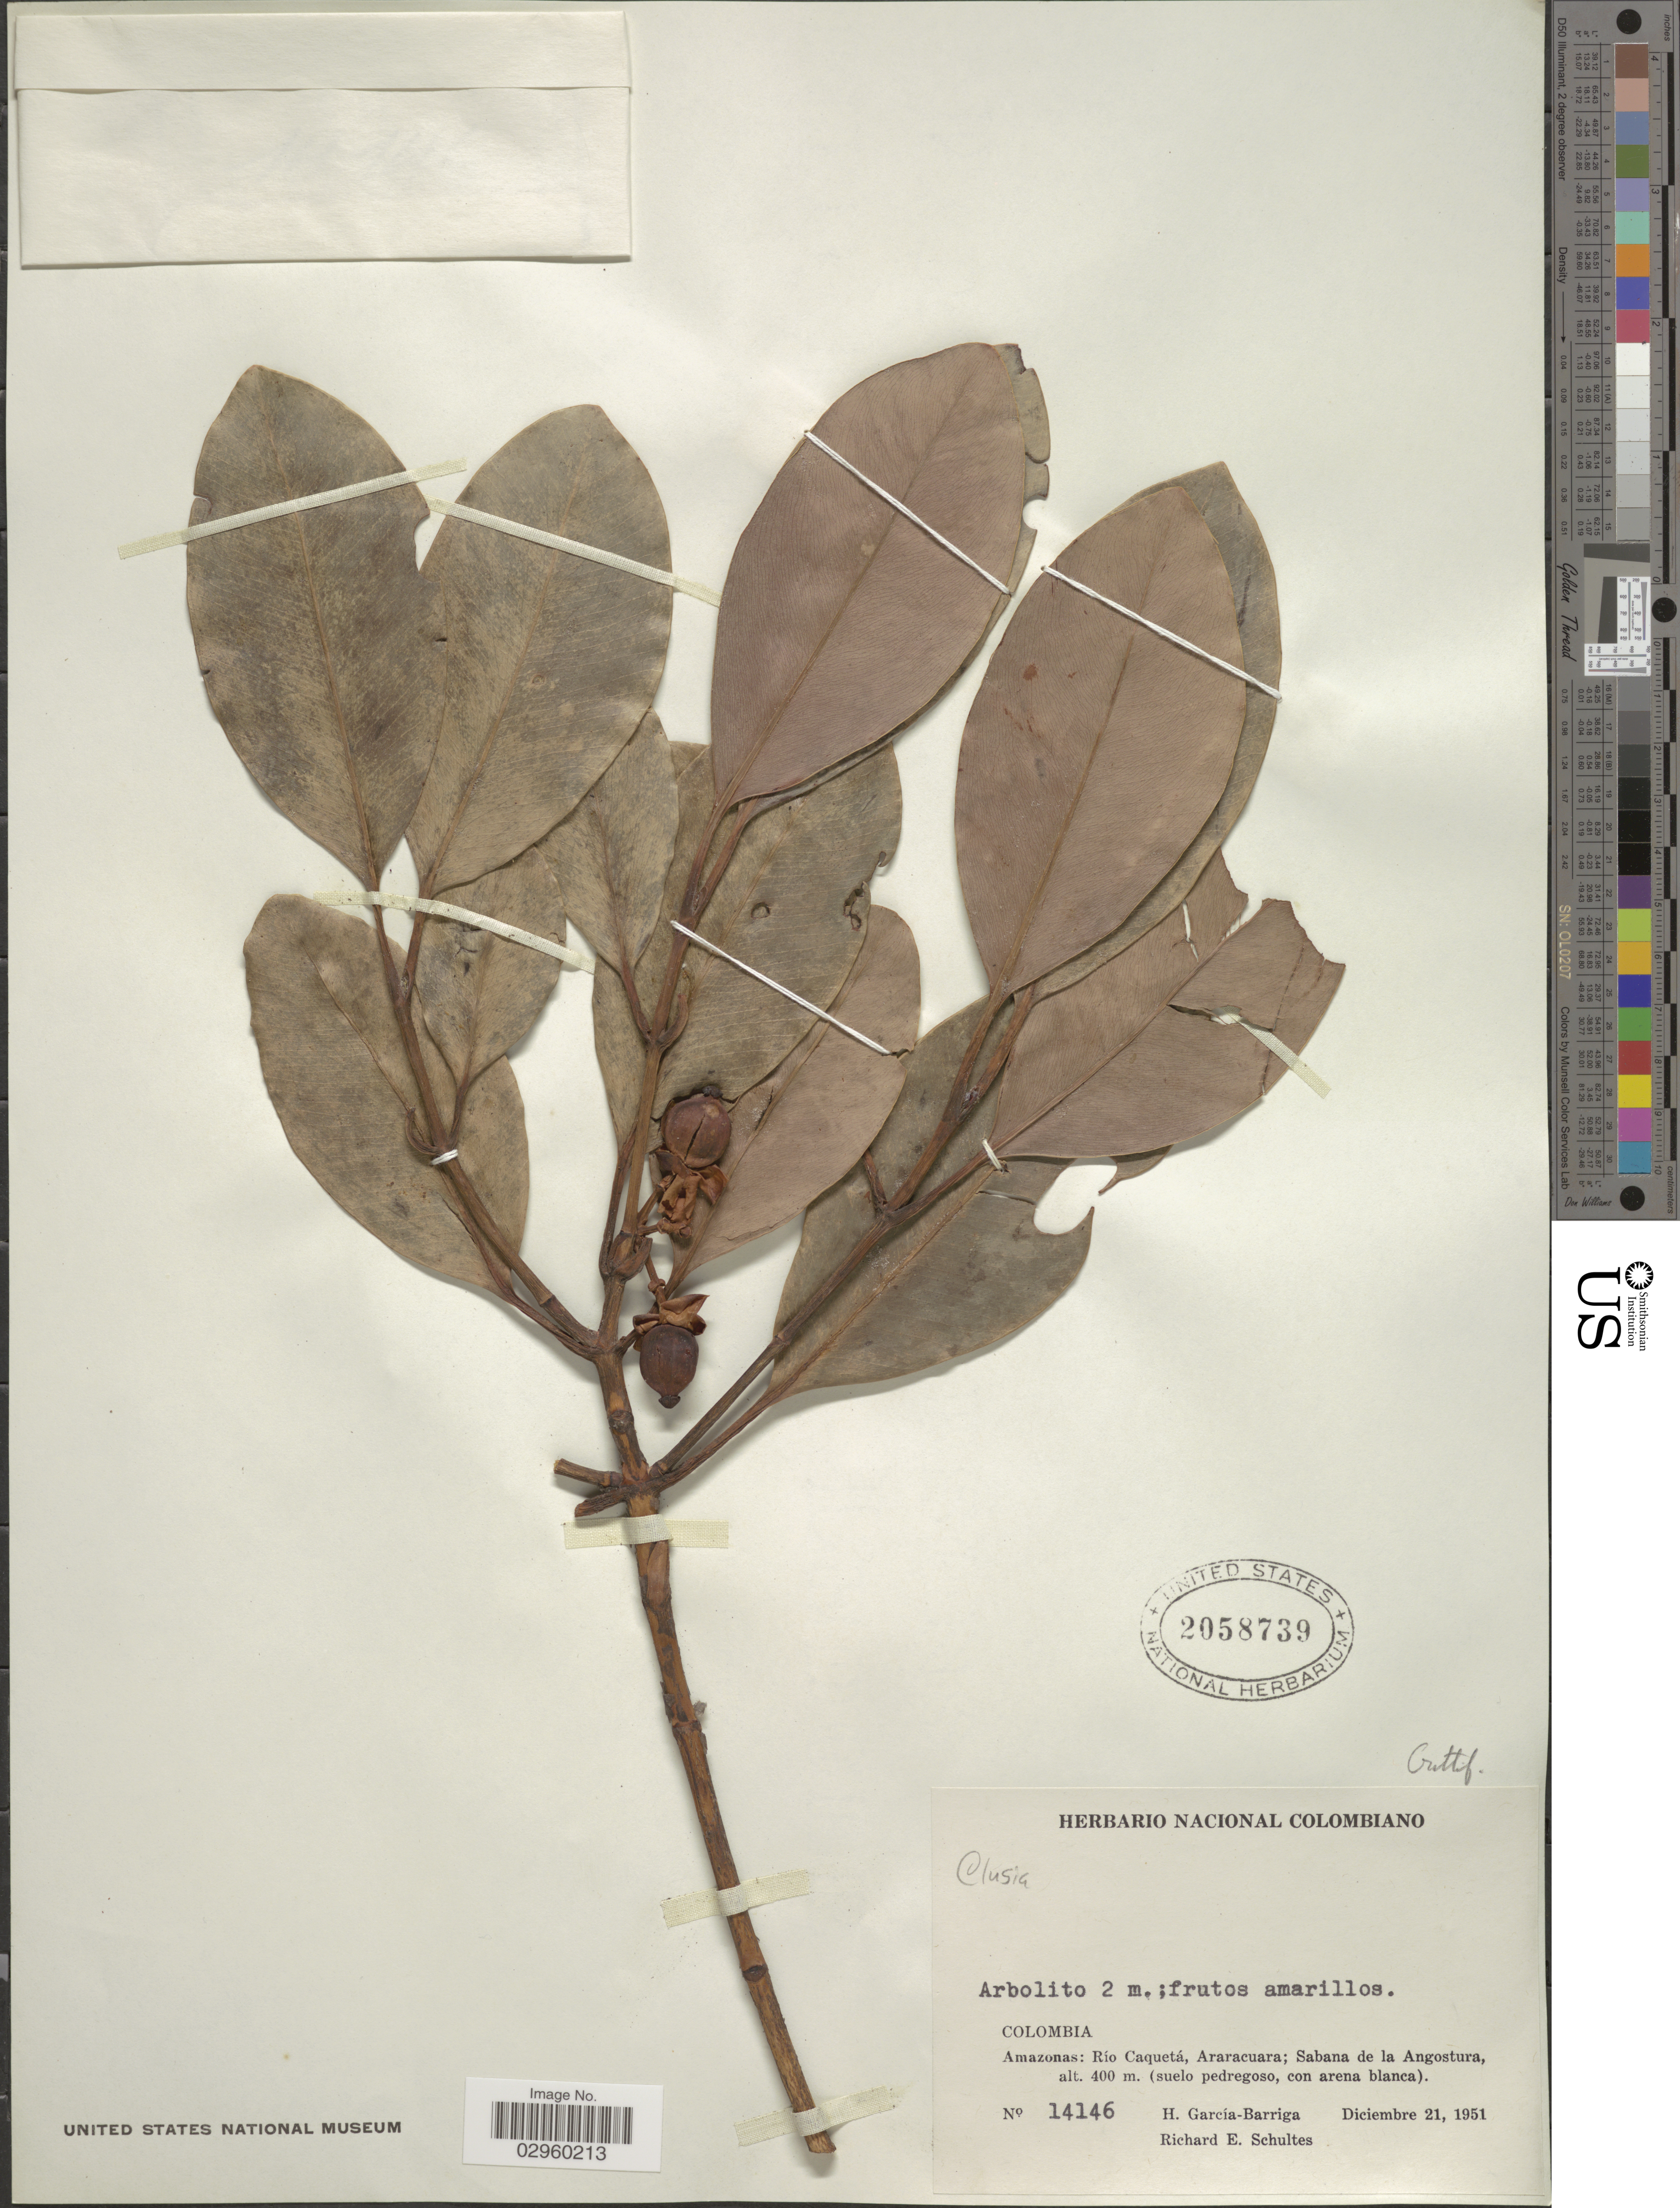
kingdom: Plantae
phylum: Tracheophyta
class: Magnoliopsida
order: Malpighiales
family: Clusiaceae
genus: Clusia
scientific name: Clusia sp.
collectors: H. García Barriga & R. E. Schultes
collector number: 14146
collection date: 1951-12-21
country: Colombia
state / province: Amazônas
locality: Río Caquetá, Araracuara; Sabana de la Angostura.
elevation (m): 400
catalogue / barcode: US 2058739